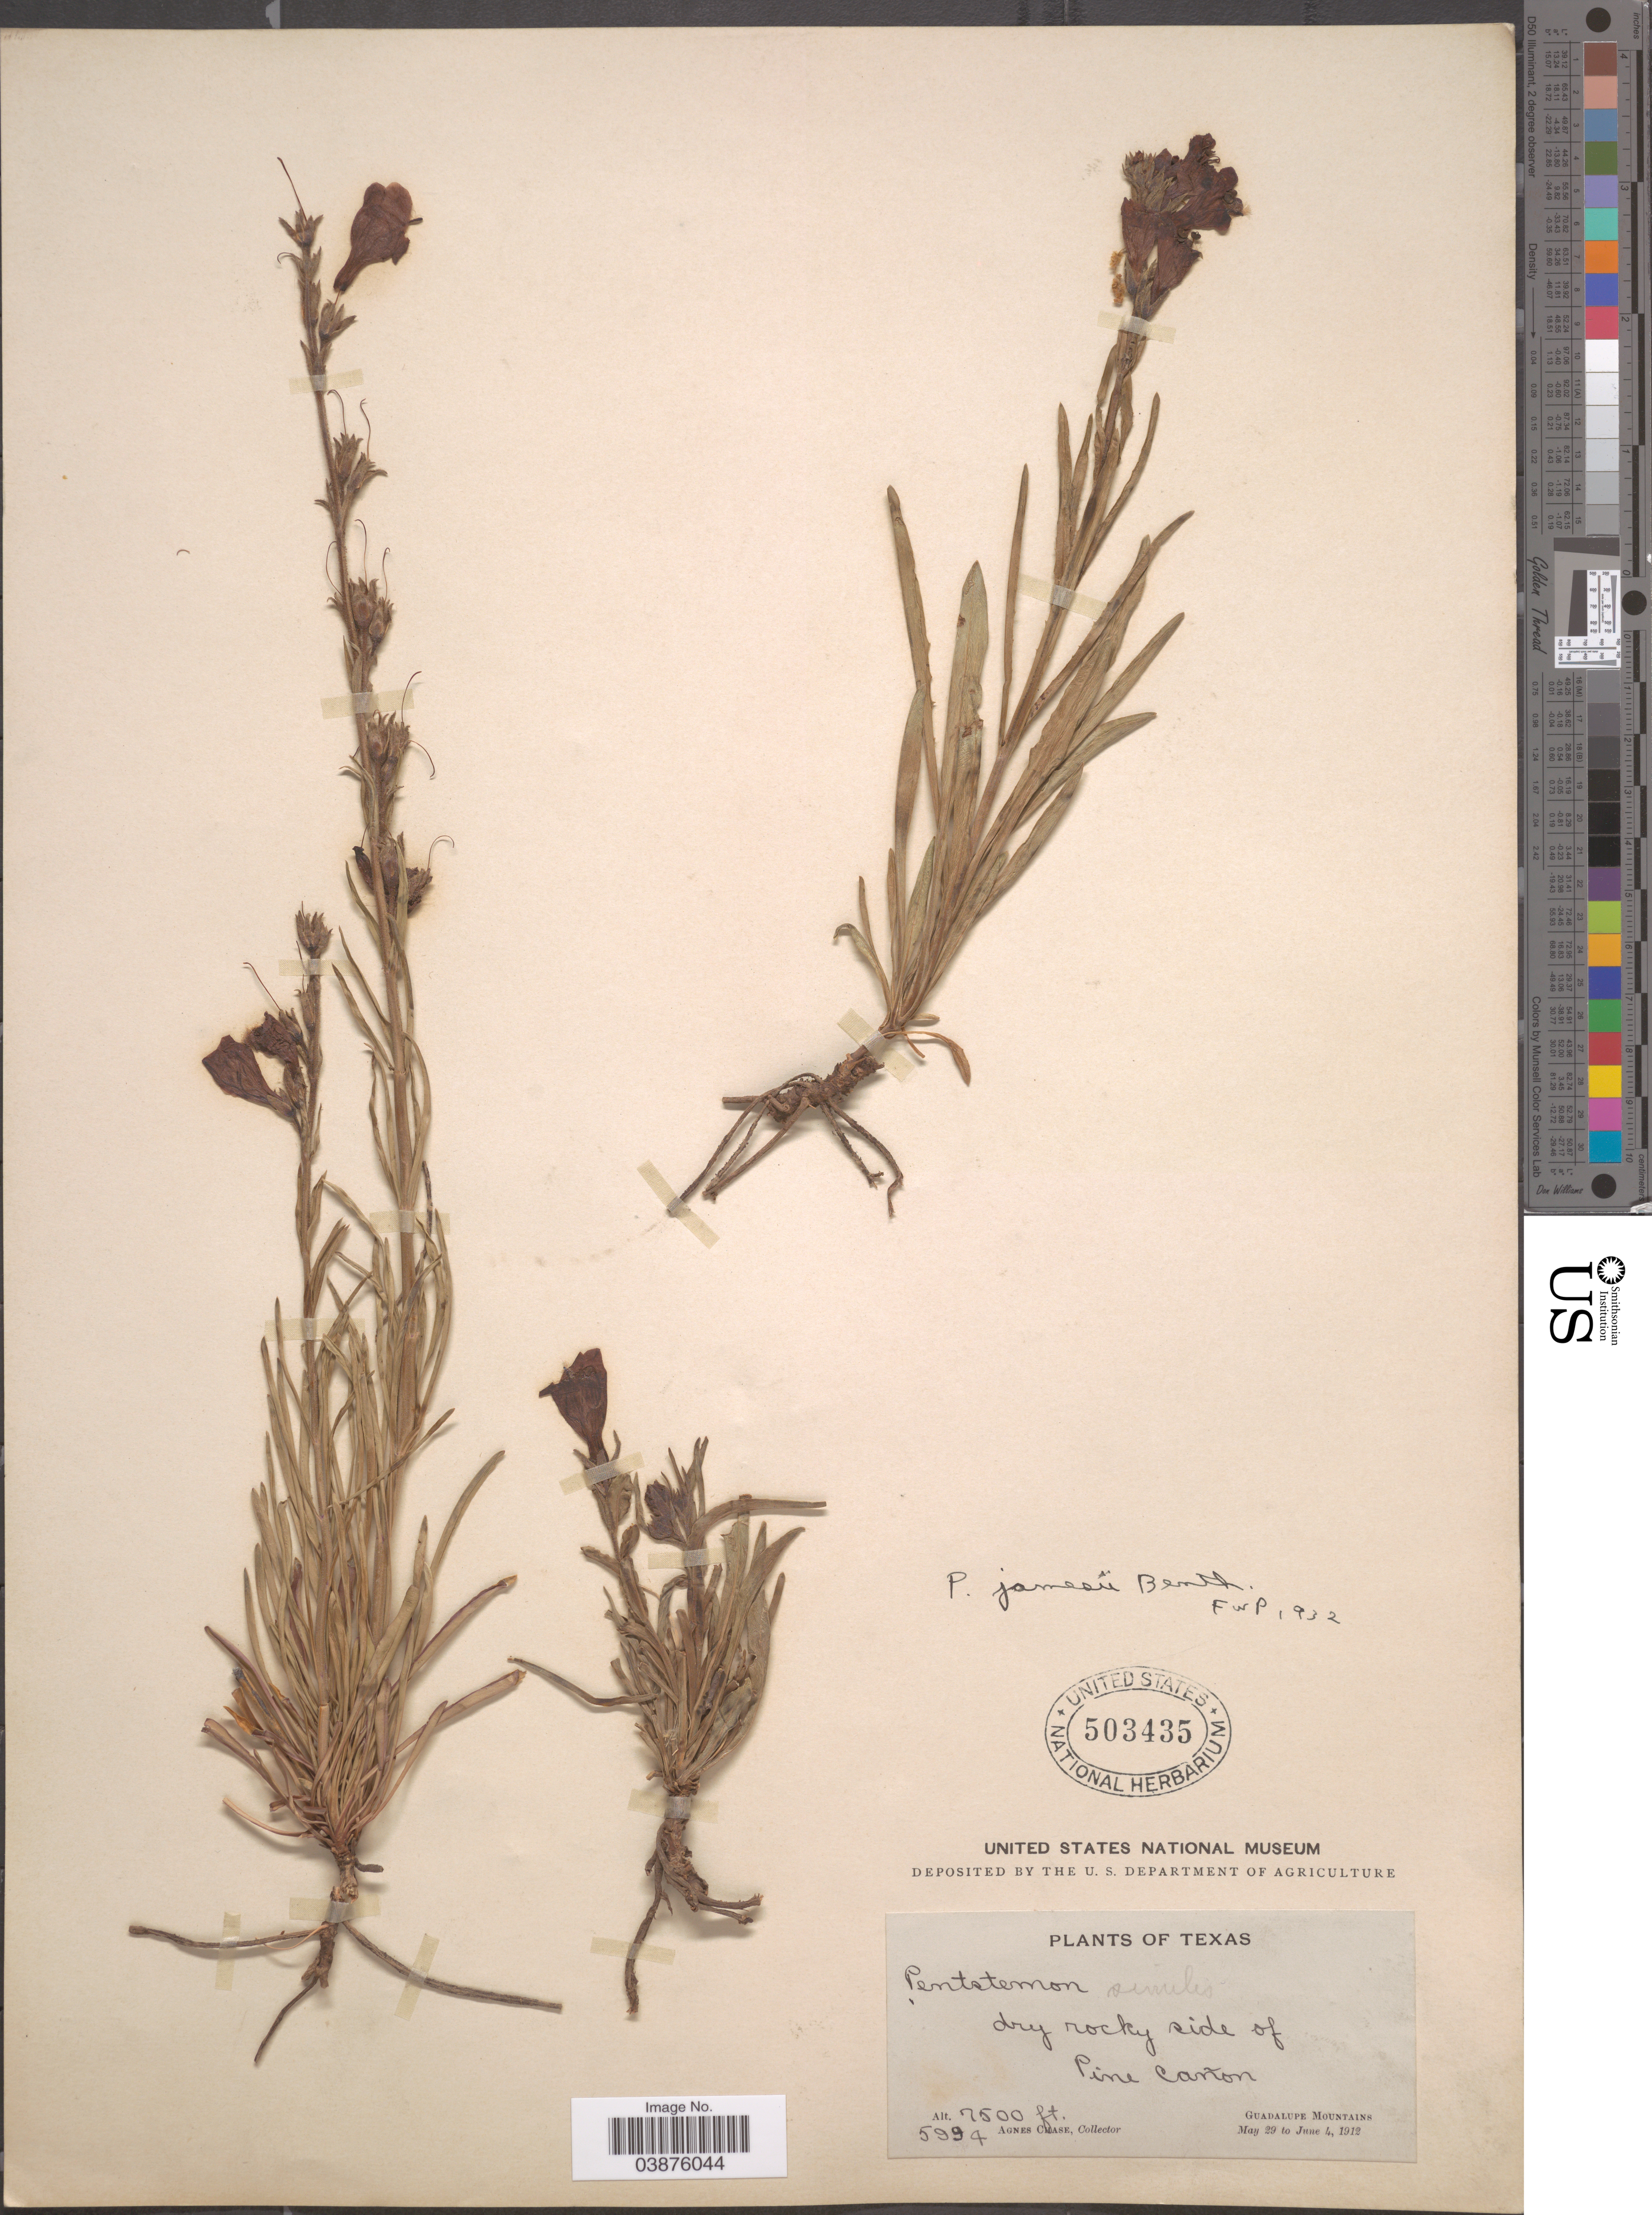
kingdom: Plantae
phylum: Tracheophyta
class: Magnoliopsida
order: Lamiales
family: Plantaginaceae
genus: Penstemon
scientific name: Penstemon jamesii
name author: Benth.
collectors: A. Chase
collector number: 5994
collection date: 1912-05-29/1912-06-04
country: United States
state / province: Texas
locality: Dry rocky side of Pine Cañon, Guadalupe Mountains.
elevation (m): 2286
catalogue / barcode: US 503435